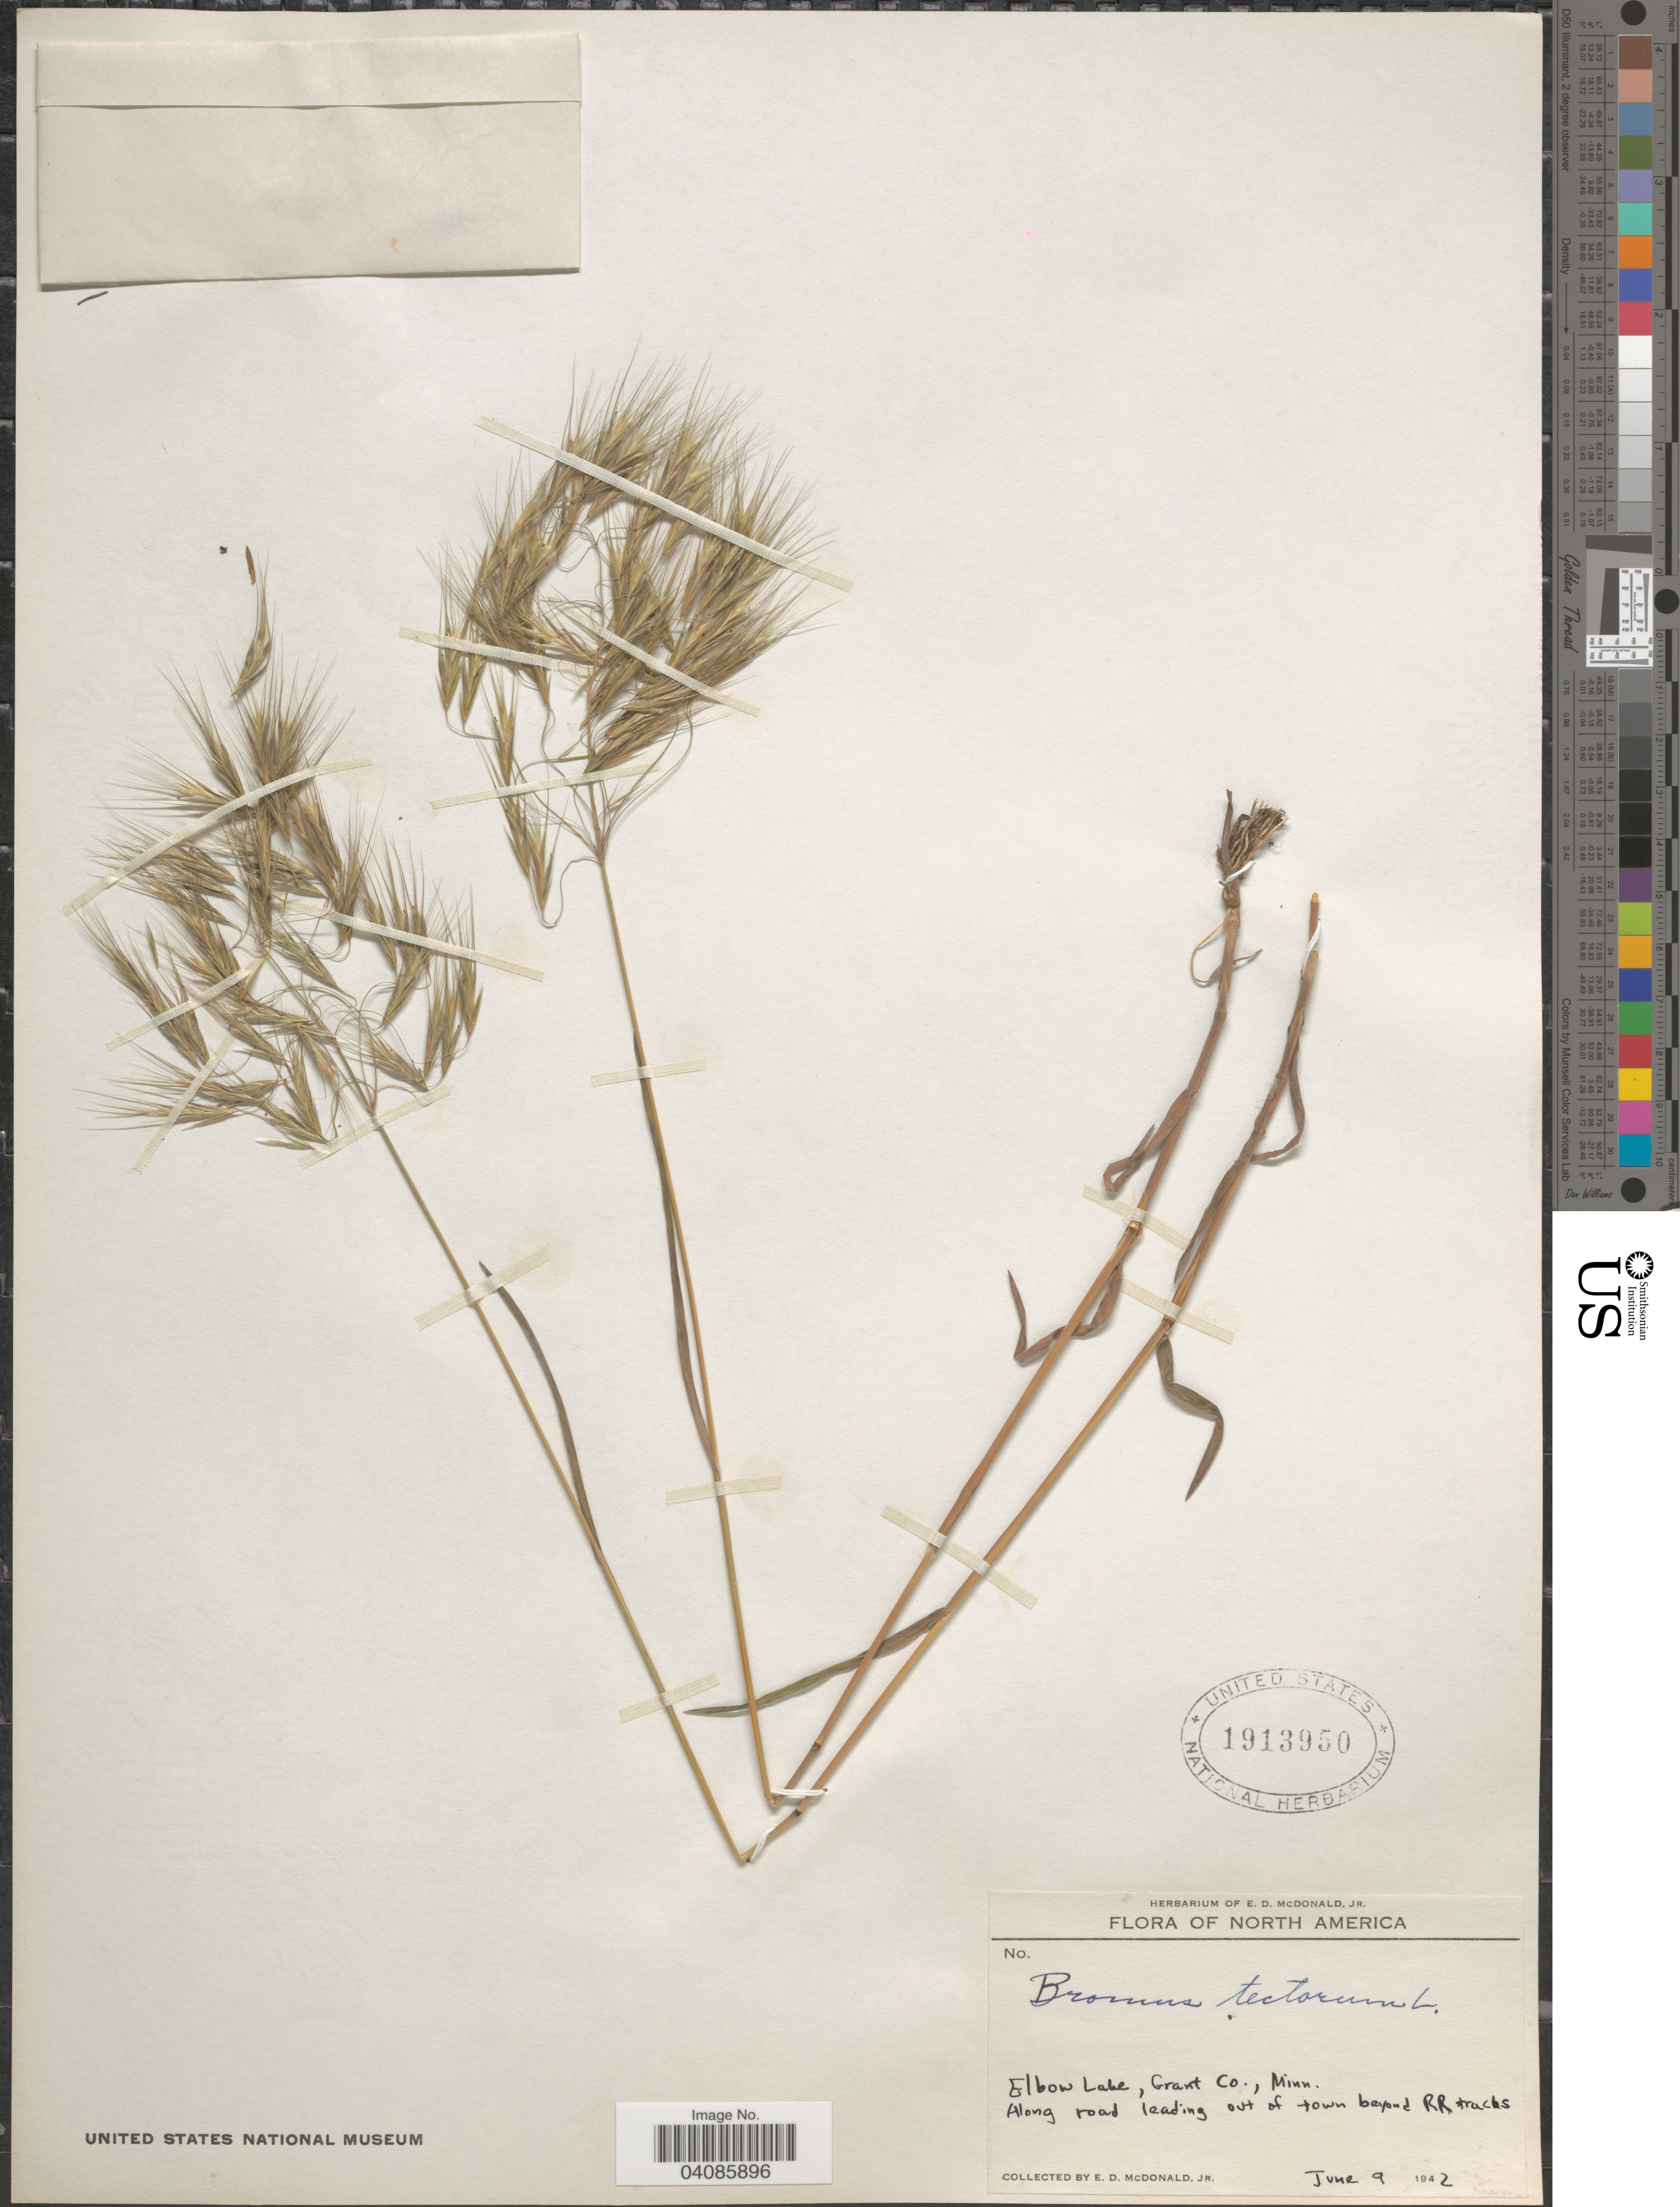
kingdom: Plantae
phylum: Tracheophyta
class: Liliopsida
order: Poales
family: Poaceae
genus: Bromus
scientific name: Bromus tectorum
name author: L.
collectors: E. D. McDonald Jr.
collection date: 1942-06-09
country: United States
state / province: Minnesota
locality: Elbow Lake, Grant Co. Along road leading out of town beyond RR tracks.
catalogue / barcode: US 1913950